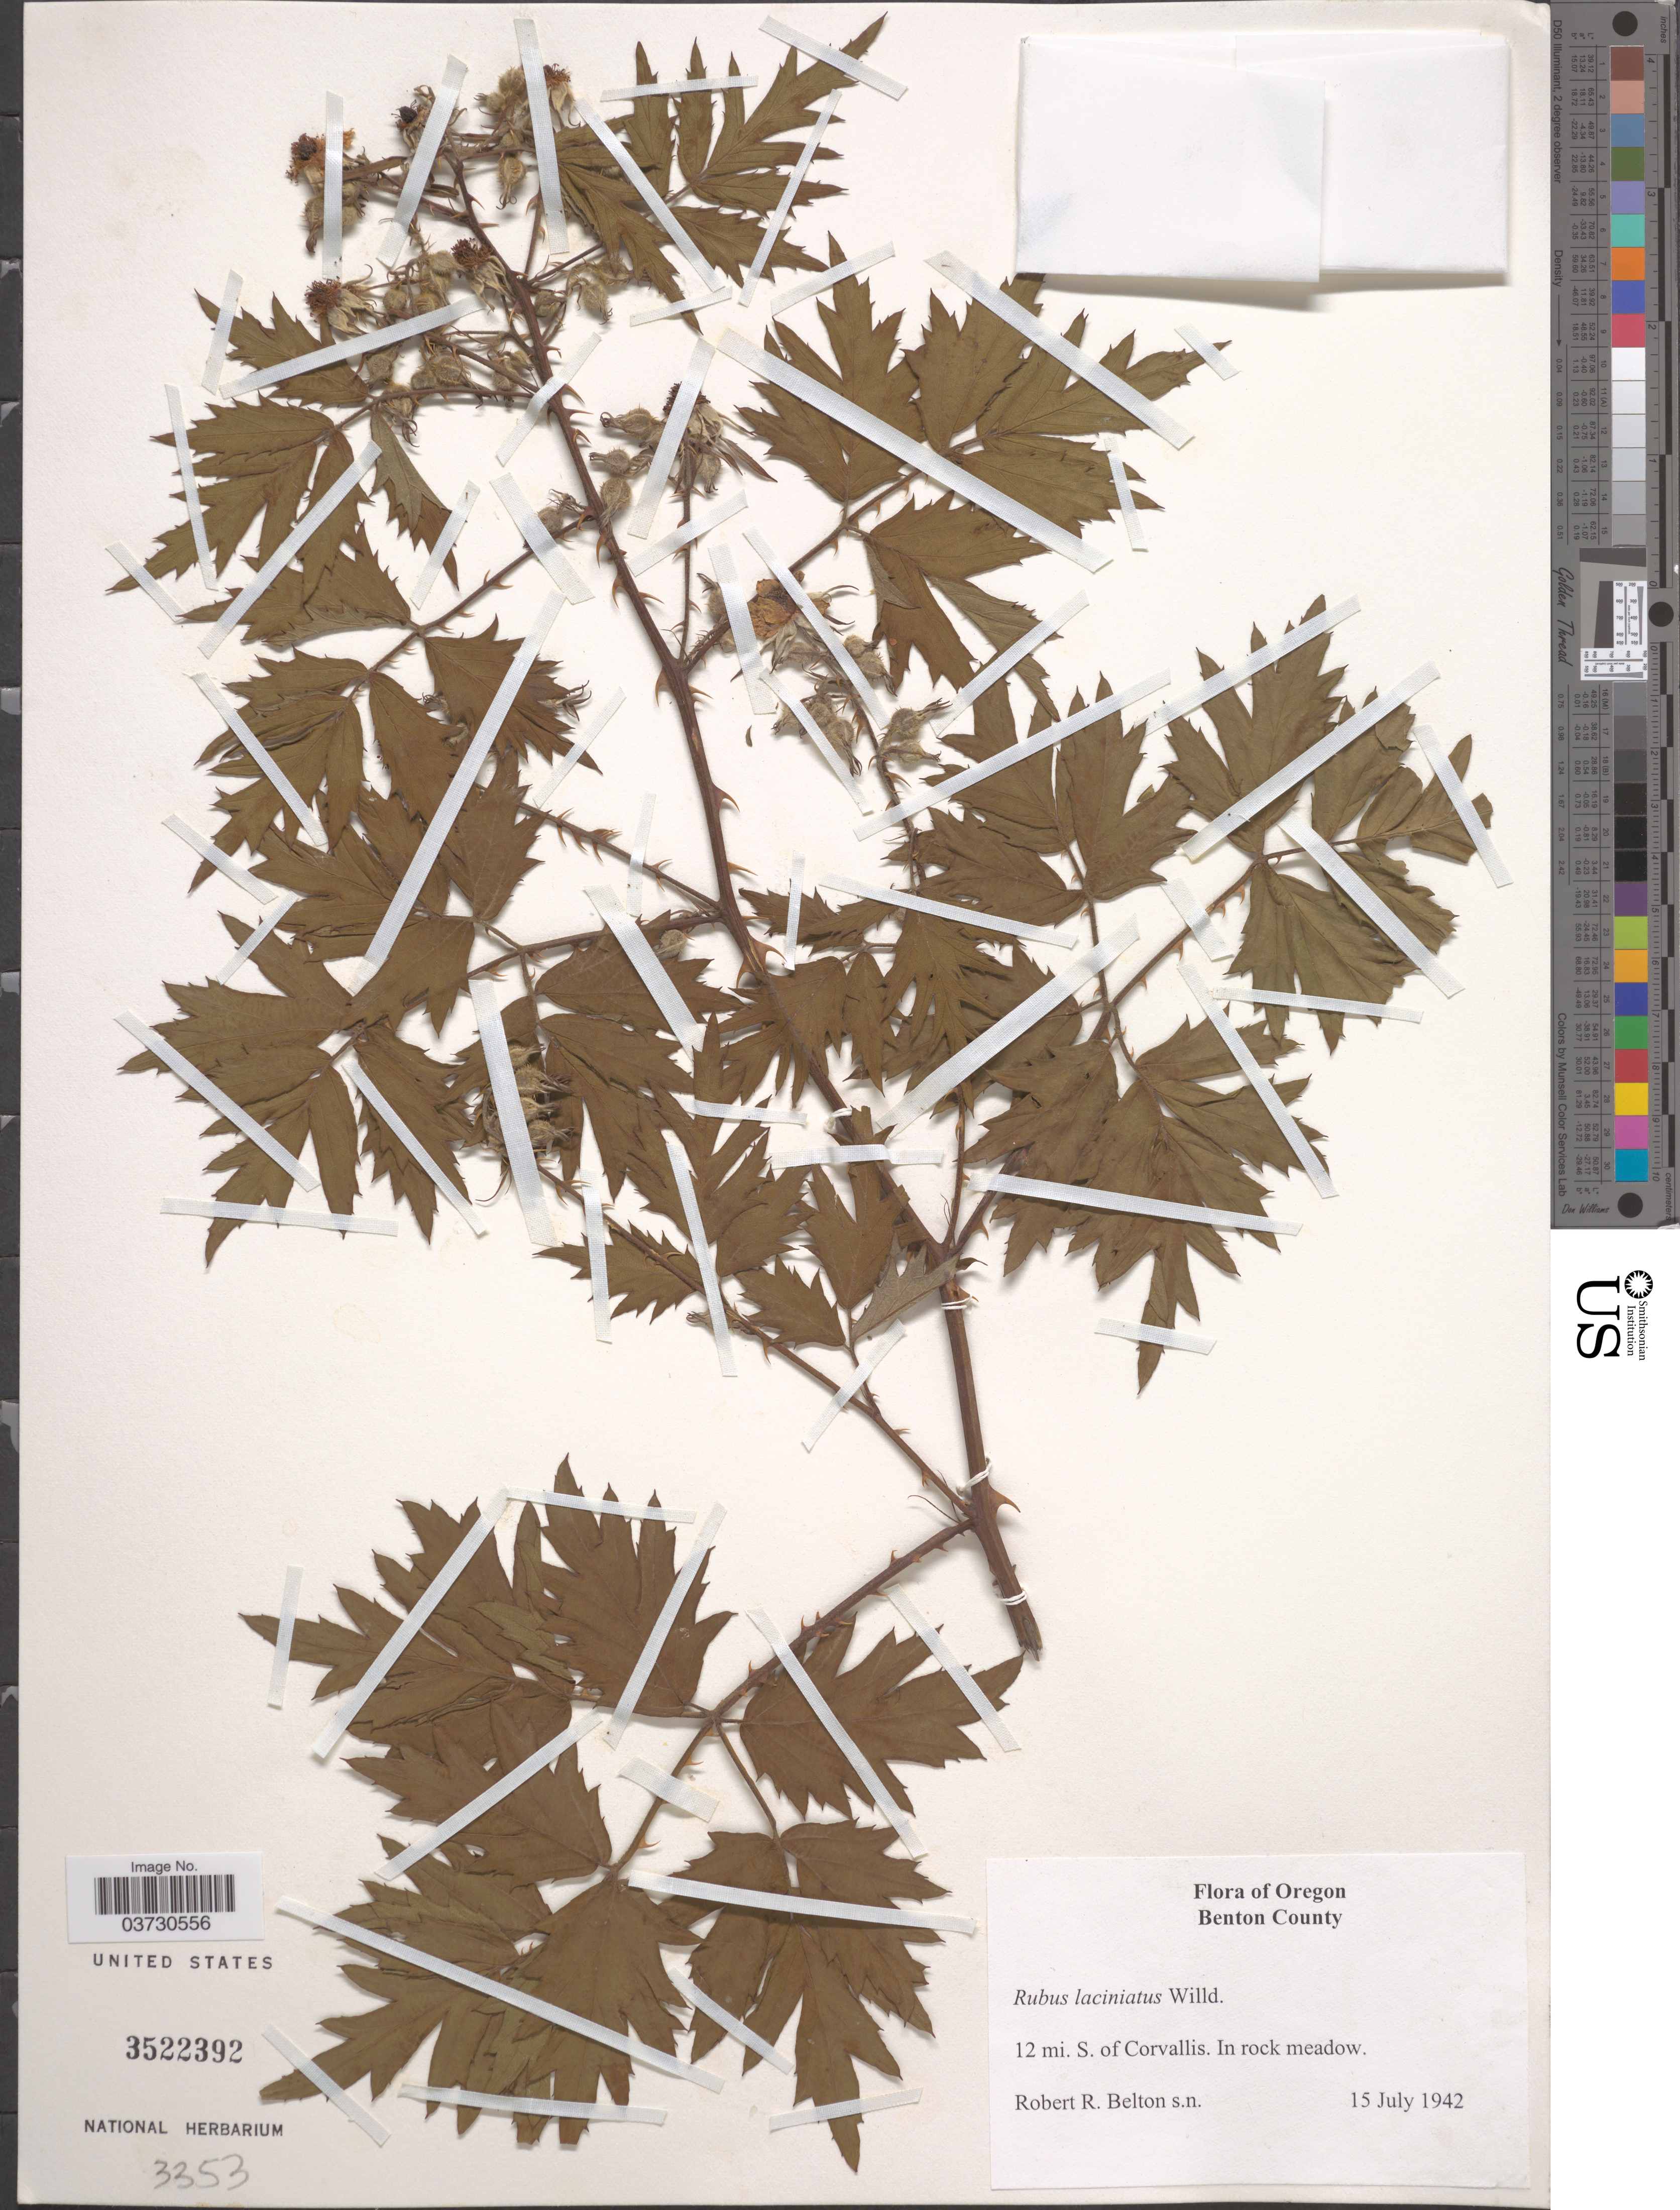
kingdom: Plantae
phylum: Tracheophyta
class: Magnoliopsida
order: Rosales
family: Rosaceae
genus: Rubus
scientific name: Rubus laciniatus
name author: Willd.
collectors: R. Belton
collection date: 1942-07-15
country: United States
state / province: Oregon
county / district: Benton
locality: Benton County. 12 mi. S. of Corvallis.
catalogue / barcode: US 3522392